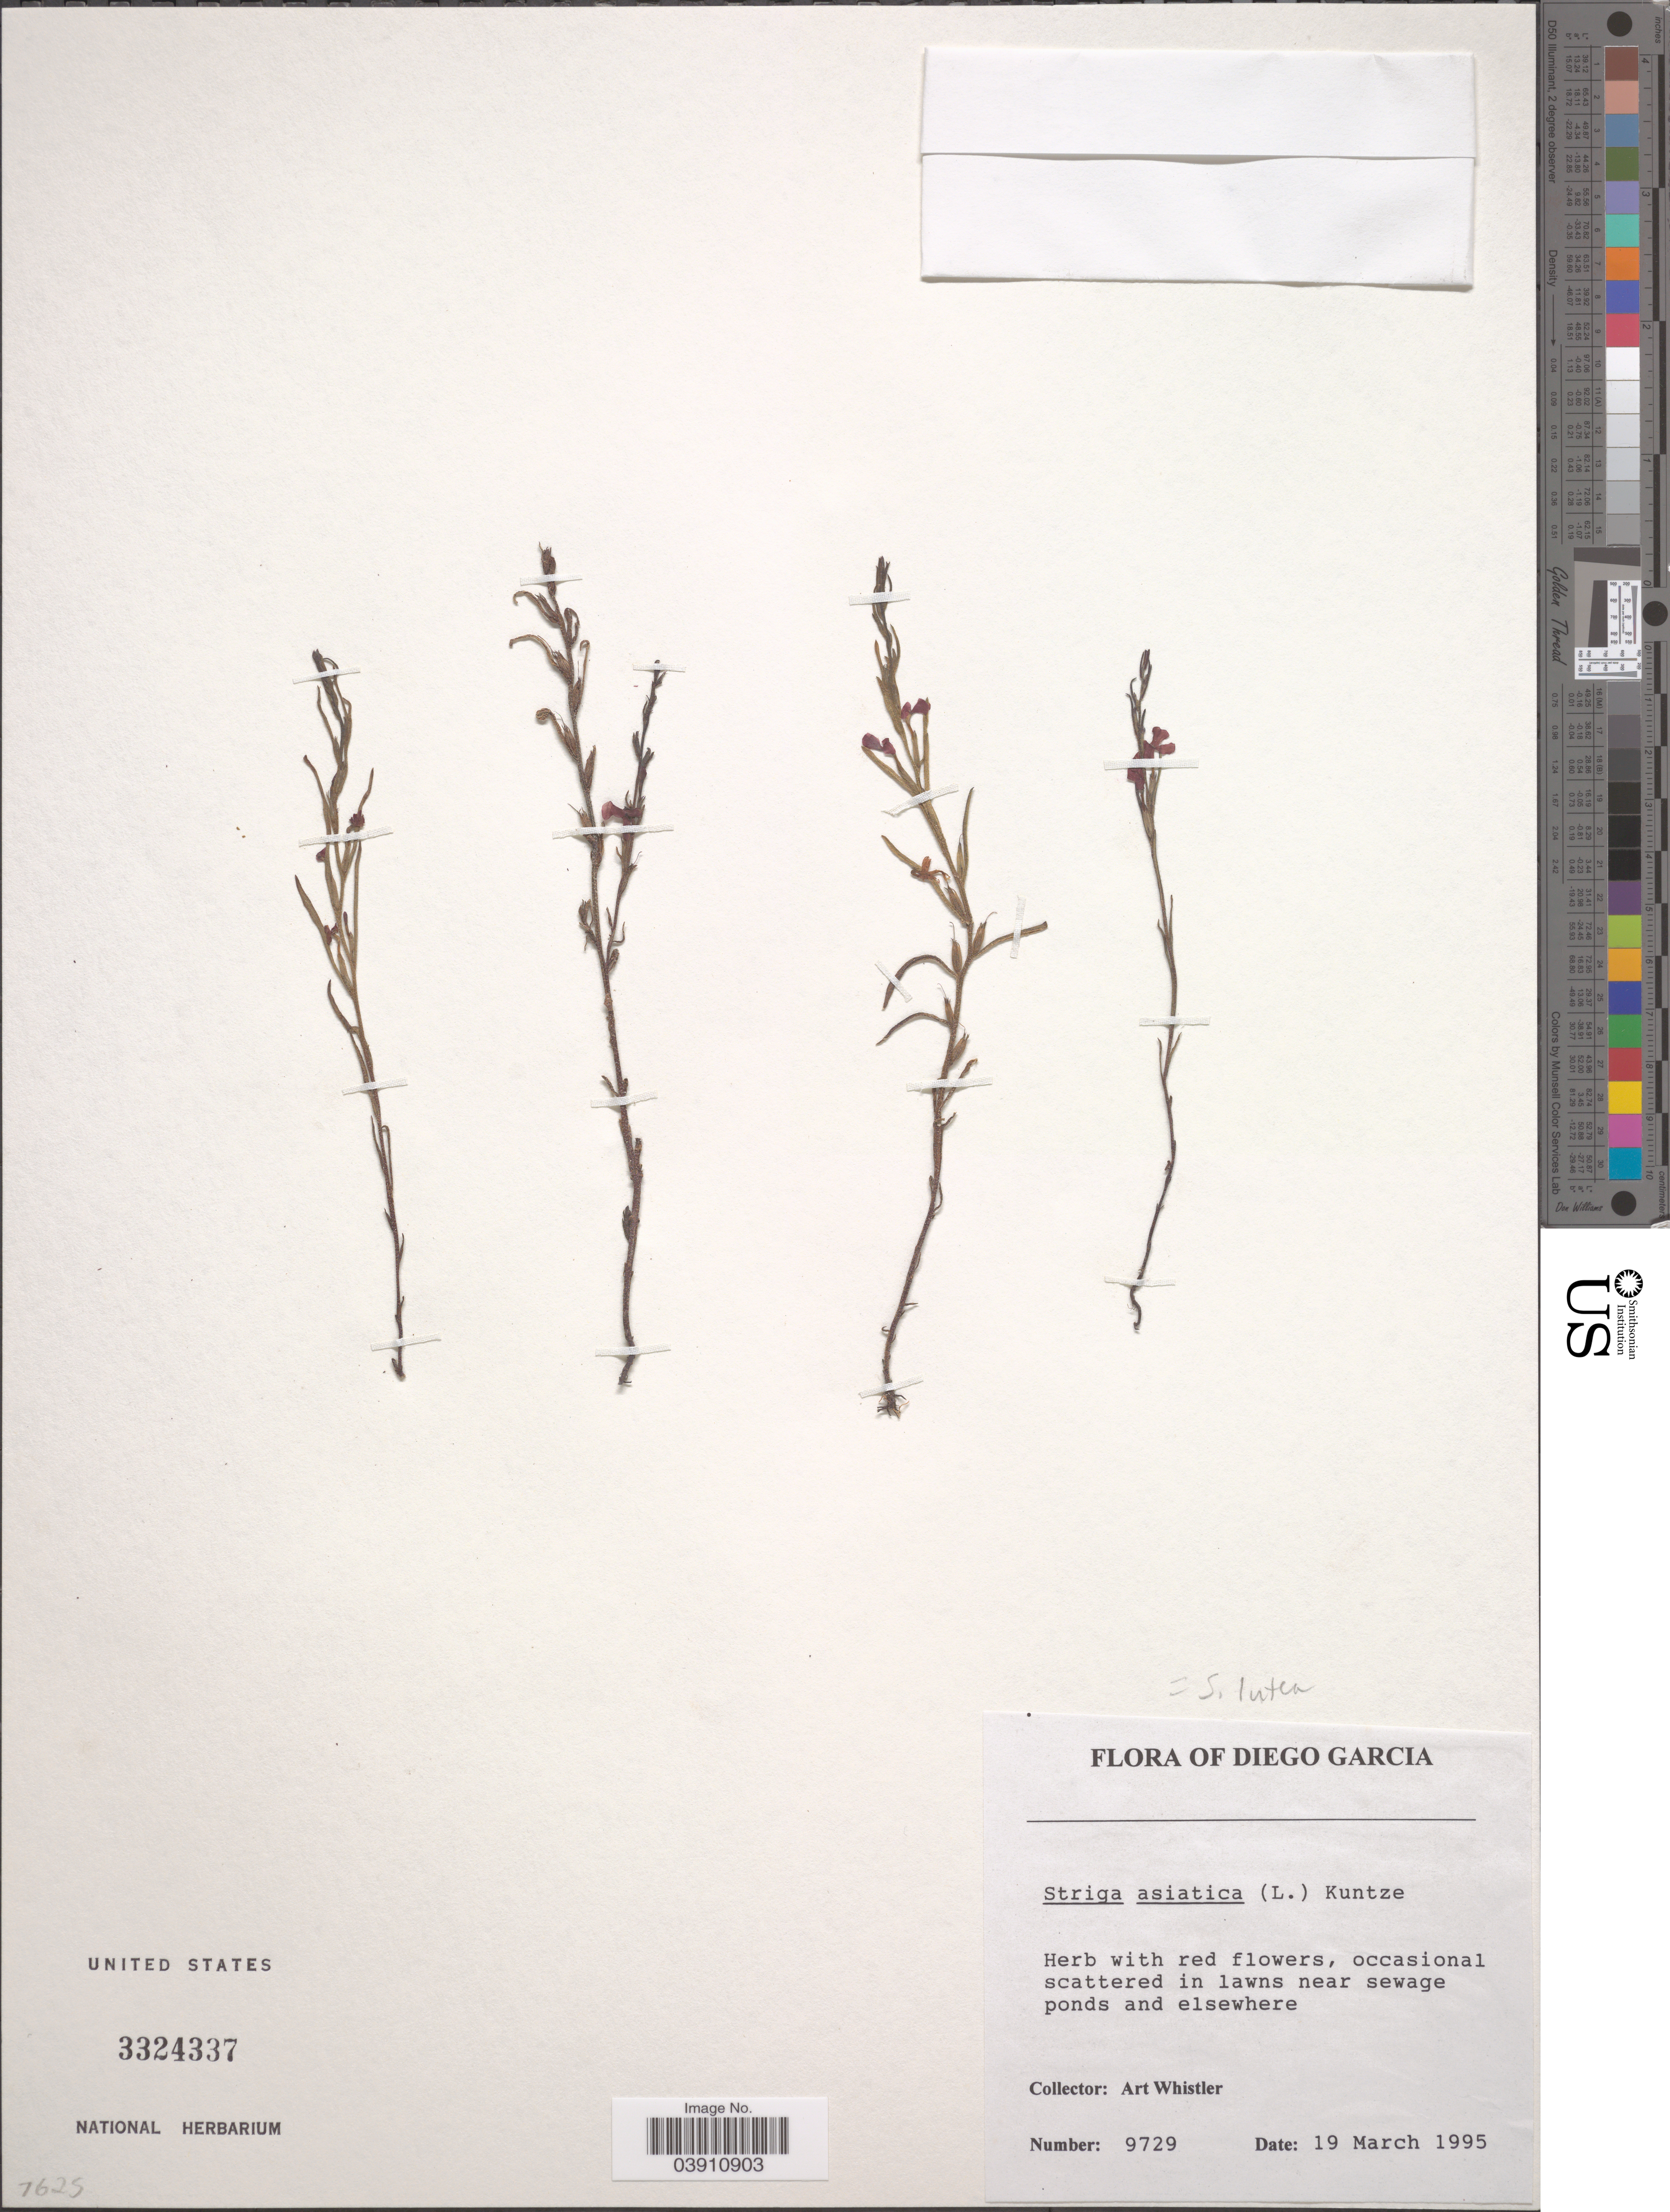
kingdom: Plantae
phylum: Tracheophyta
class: Magnoliopsida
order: Lamiales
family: Orobanchaceae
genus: Striga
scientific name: Striga lutea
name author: Lour.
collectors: A. Whistler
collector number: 9729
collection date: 1995-03-19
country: British Indian Ocean Territory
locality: Diego Garcia.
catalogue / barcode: US 3324337